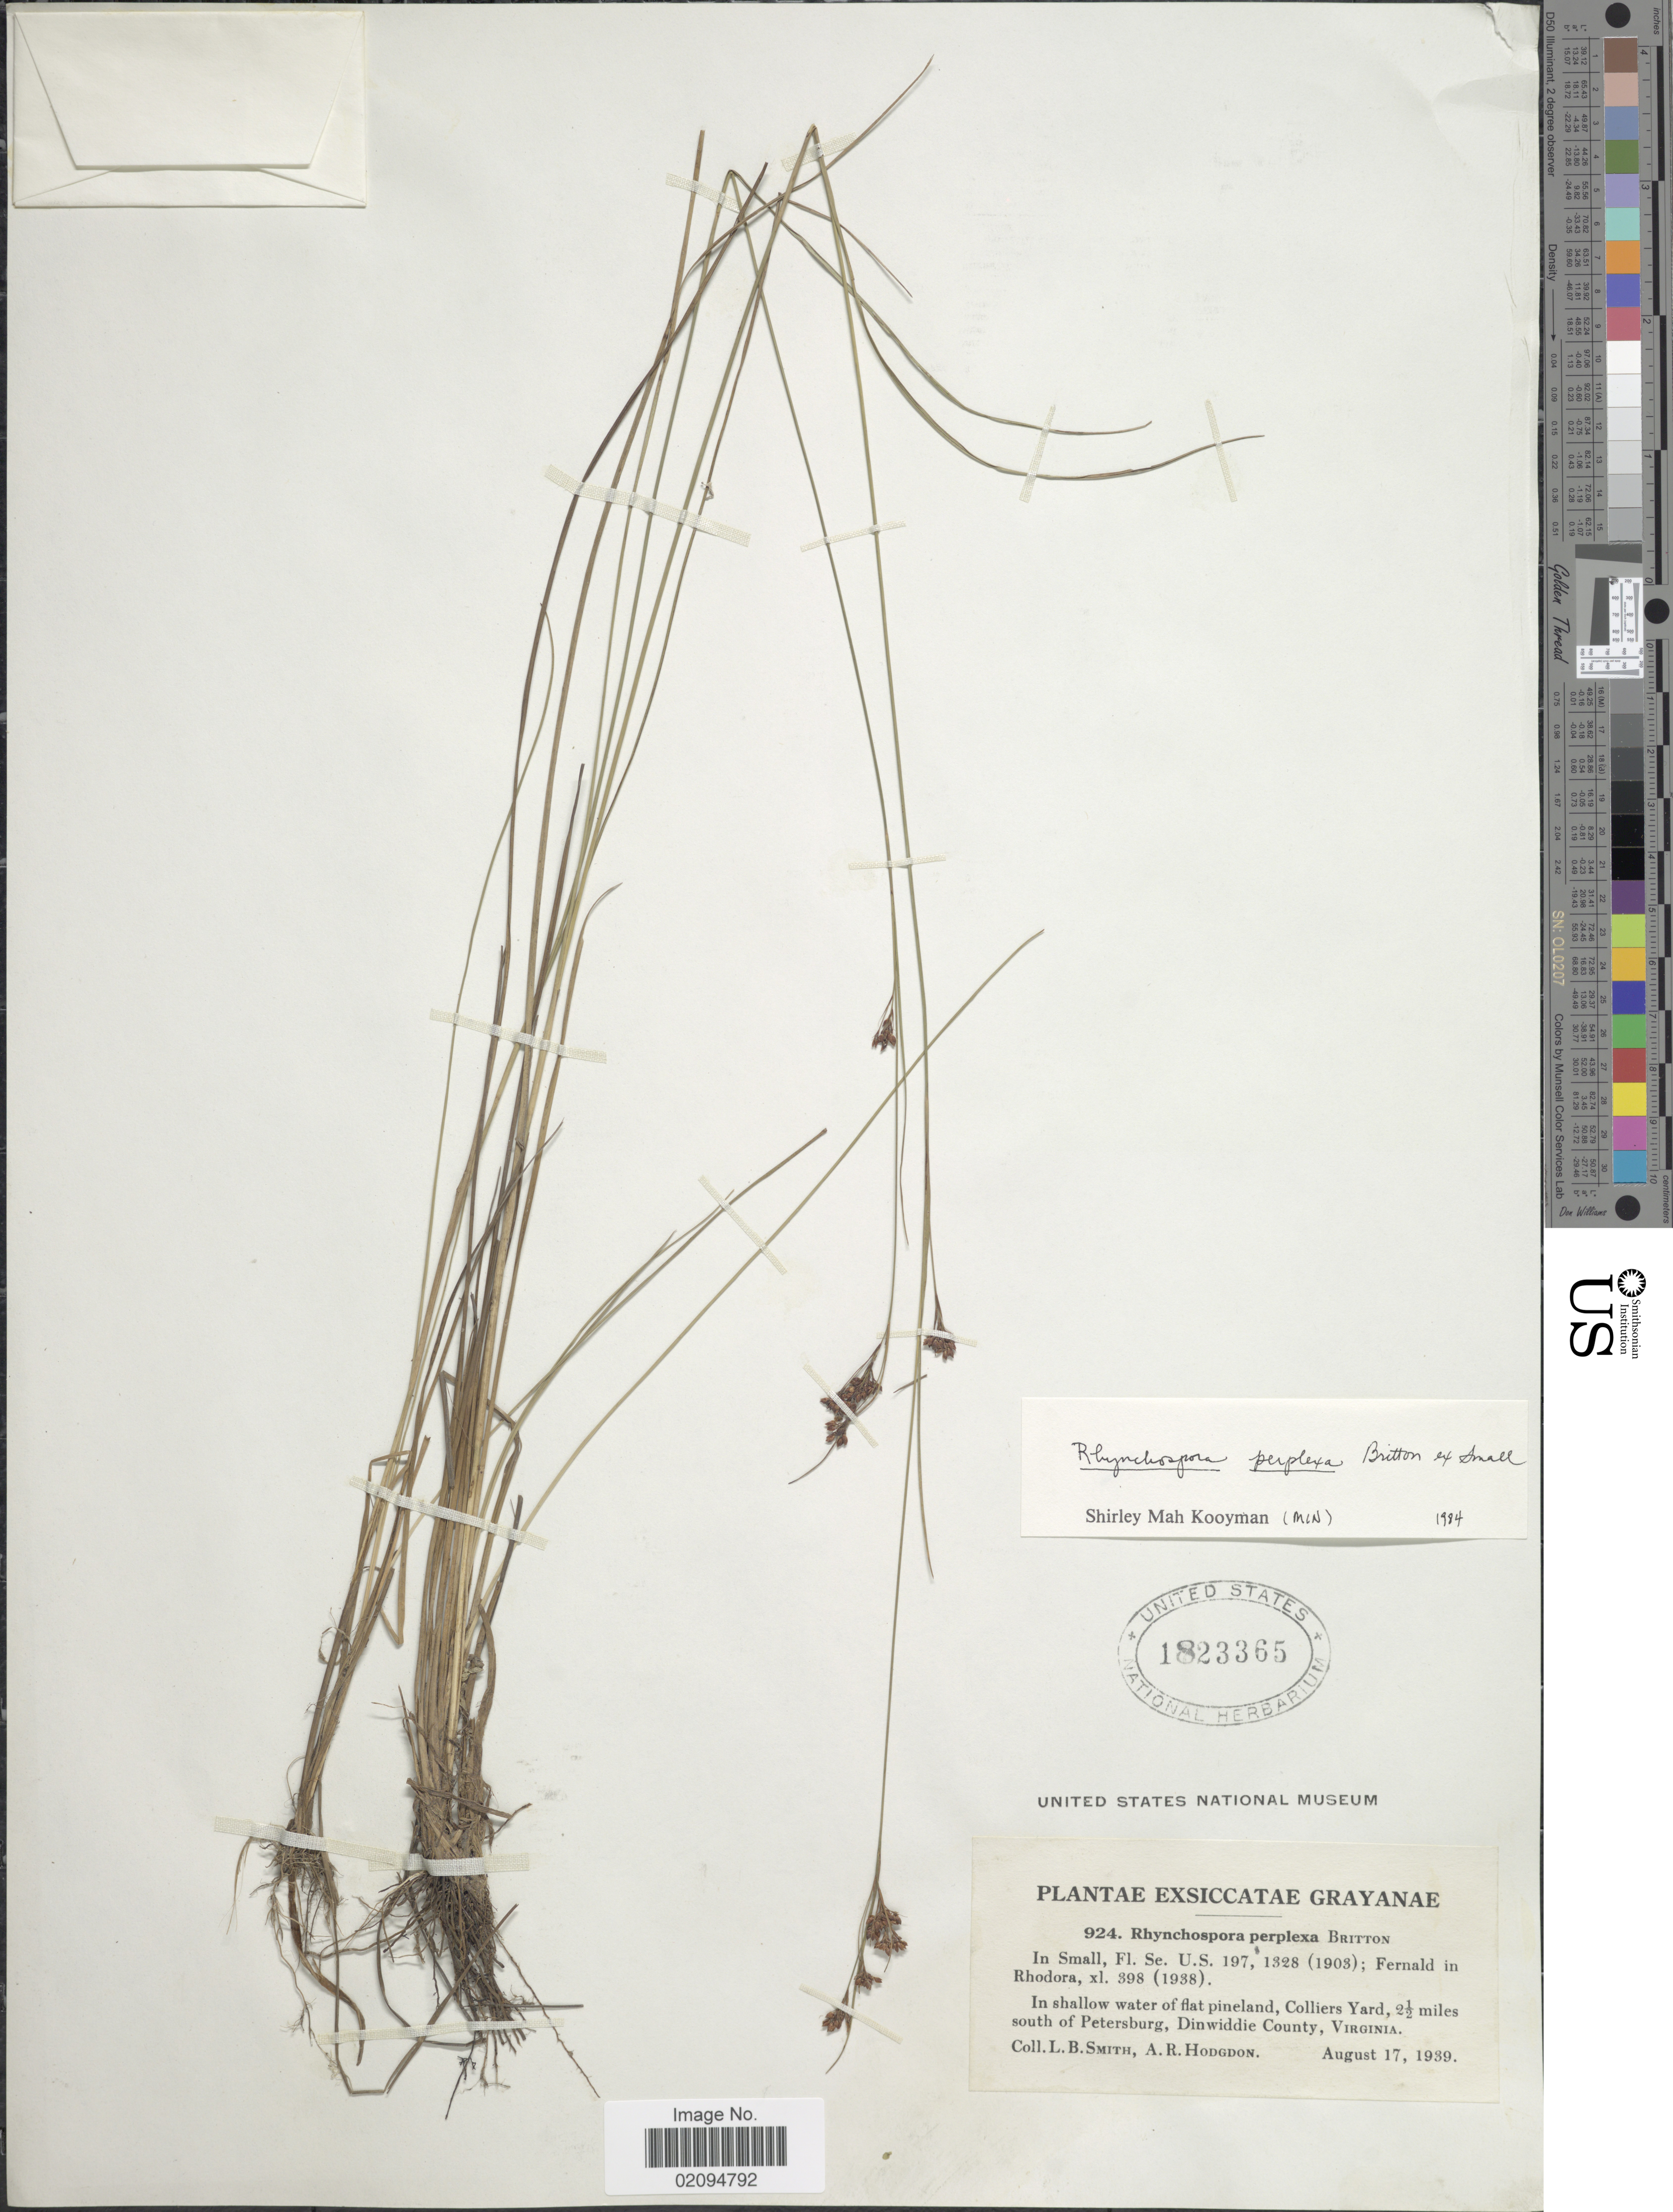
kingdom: Plantae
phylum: Tracheophyta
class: Liliopsida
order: Poales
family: Cyperaceae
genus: Rhynchospora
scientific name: Rhynchospora perplexa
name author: Britton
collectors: L. Smith & A. R. Hodgdon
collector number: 924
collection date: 1939-08-17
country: United States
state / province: Virginia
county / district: Dinwiddie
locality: Colliers Yard, 2 1/2 miles south of Petersburg, Dinwiddie County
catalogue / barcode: US 1823365